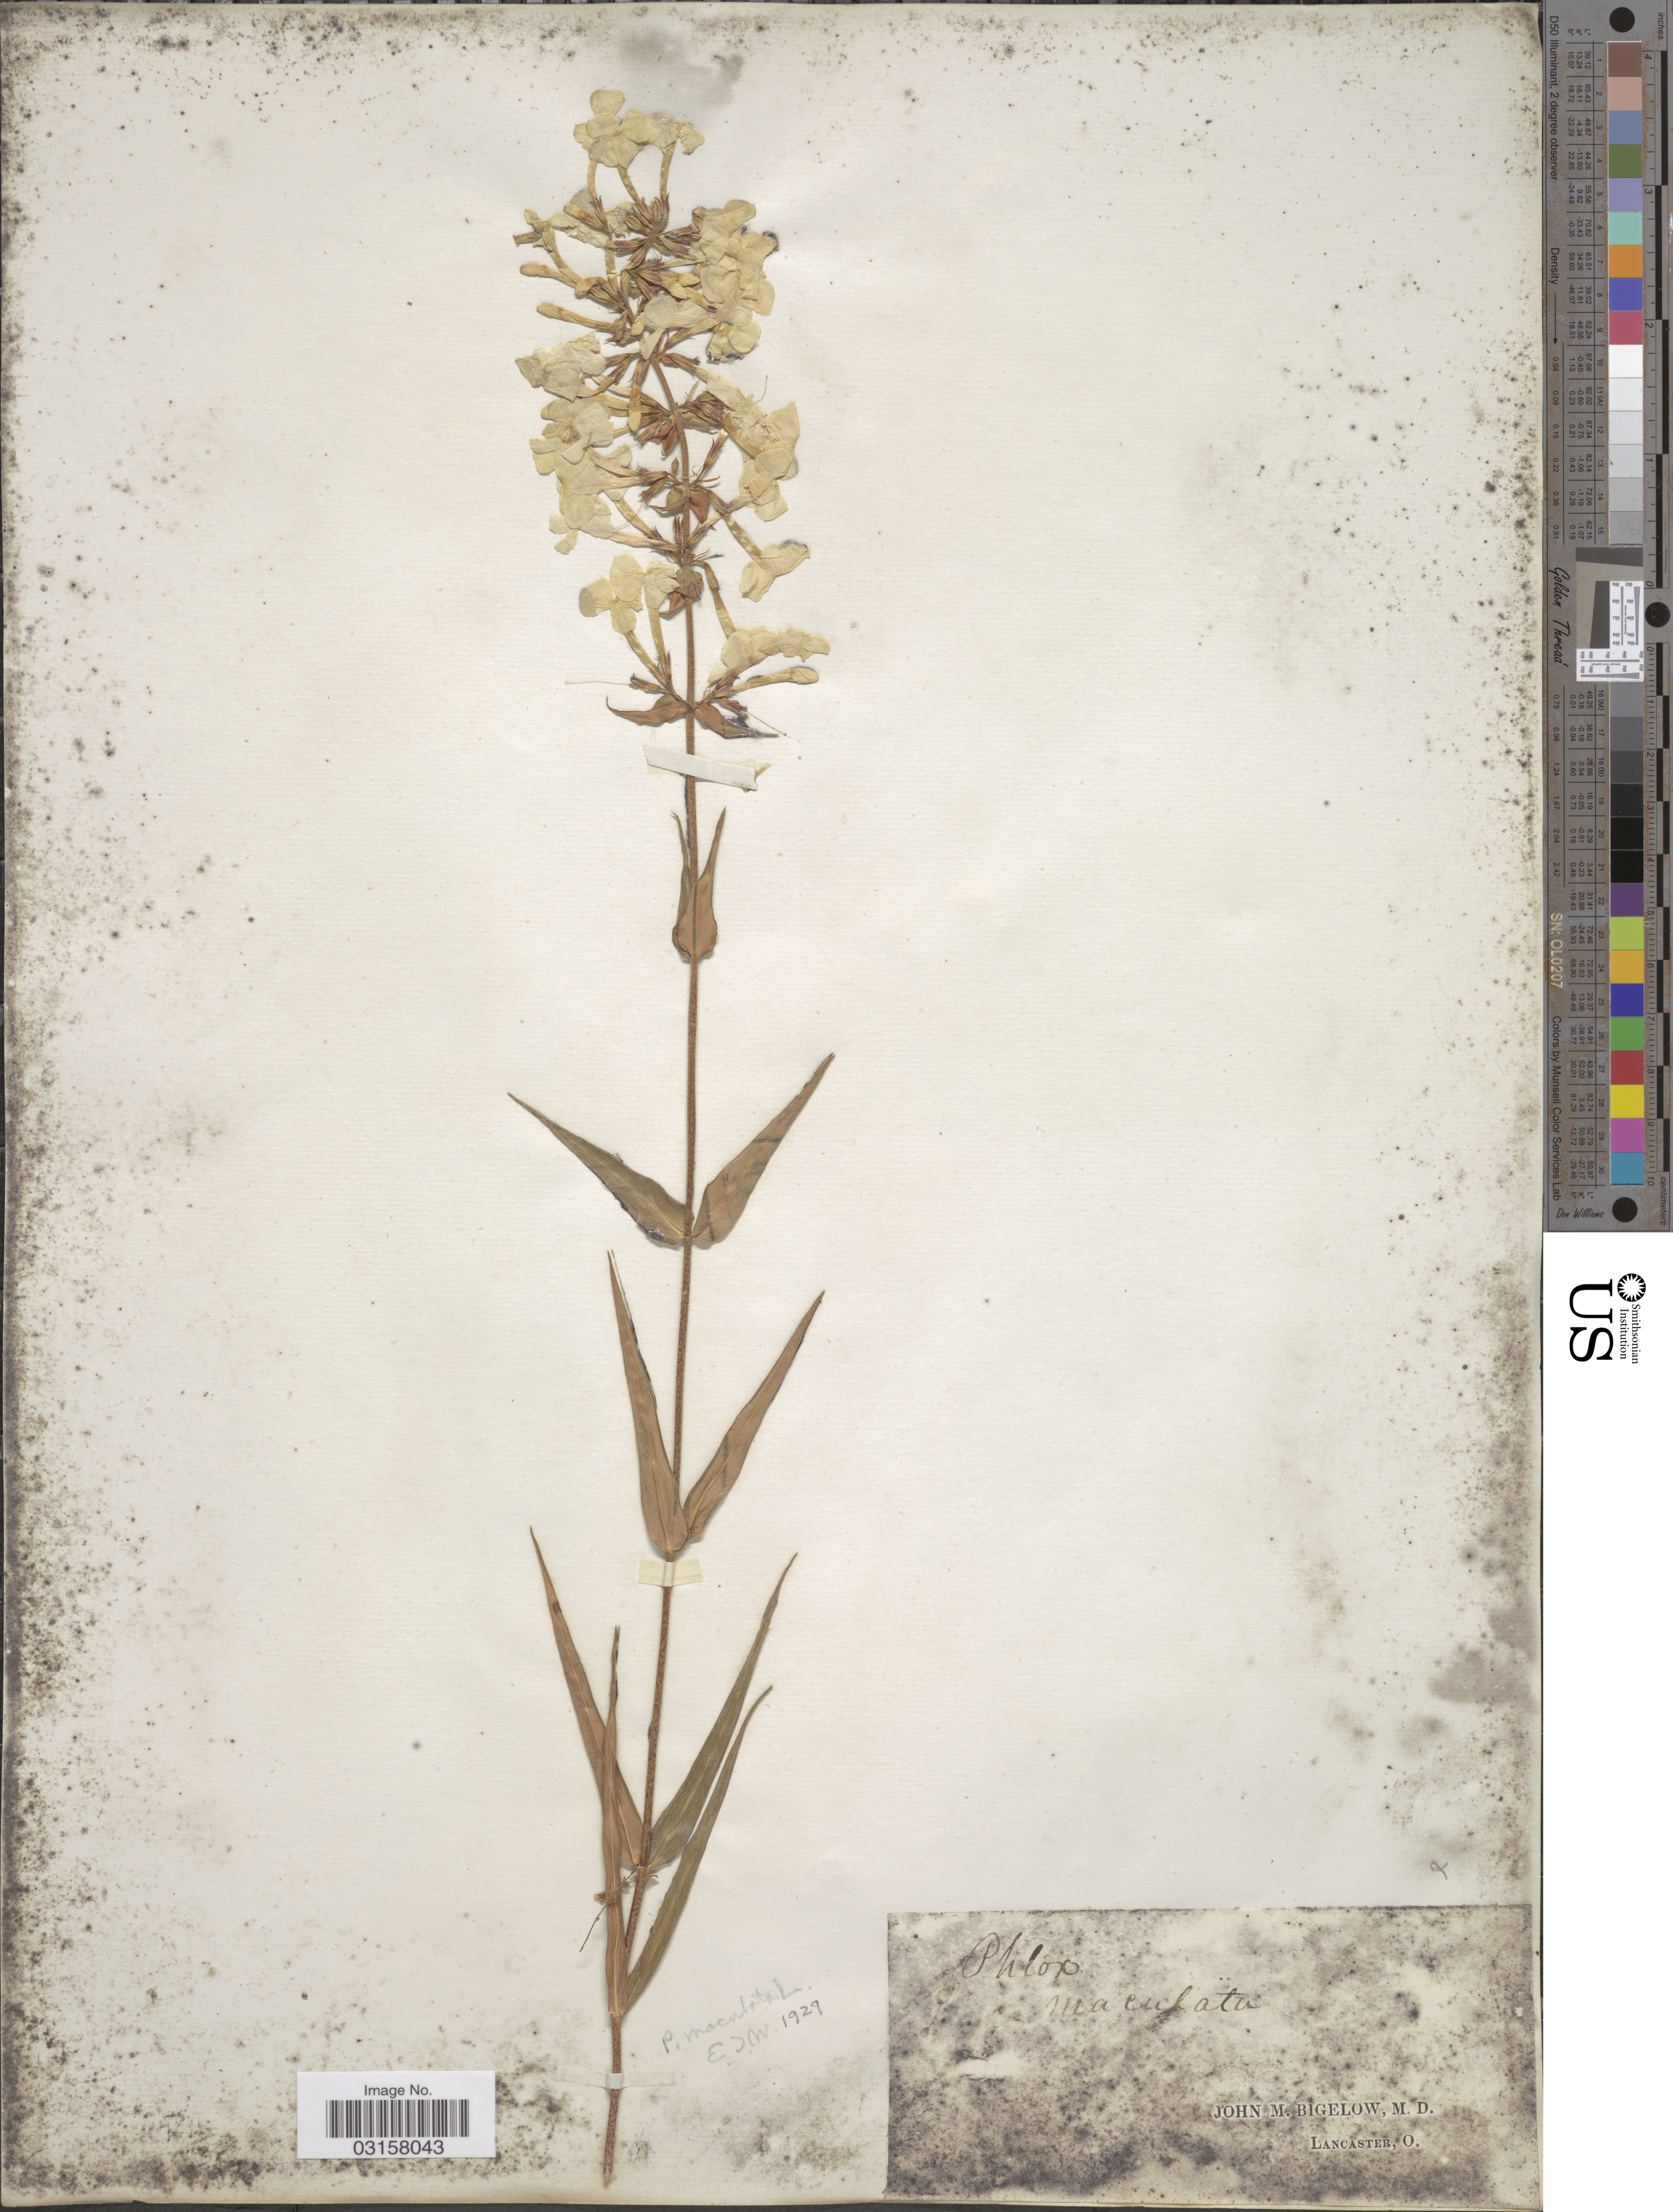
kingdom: Plantae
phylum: Tracheophyta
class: Magnoliopsida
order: Ericales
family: Polemoniaceae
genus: Phlox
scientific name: Phlox maculata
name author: L.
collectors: J. M. Bigelow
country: United States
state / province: Ohio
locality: Lancaster.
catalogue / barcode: US 103173